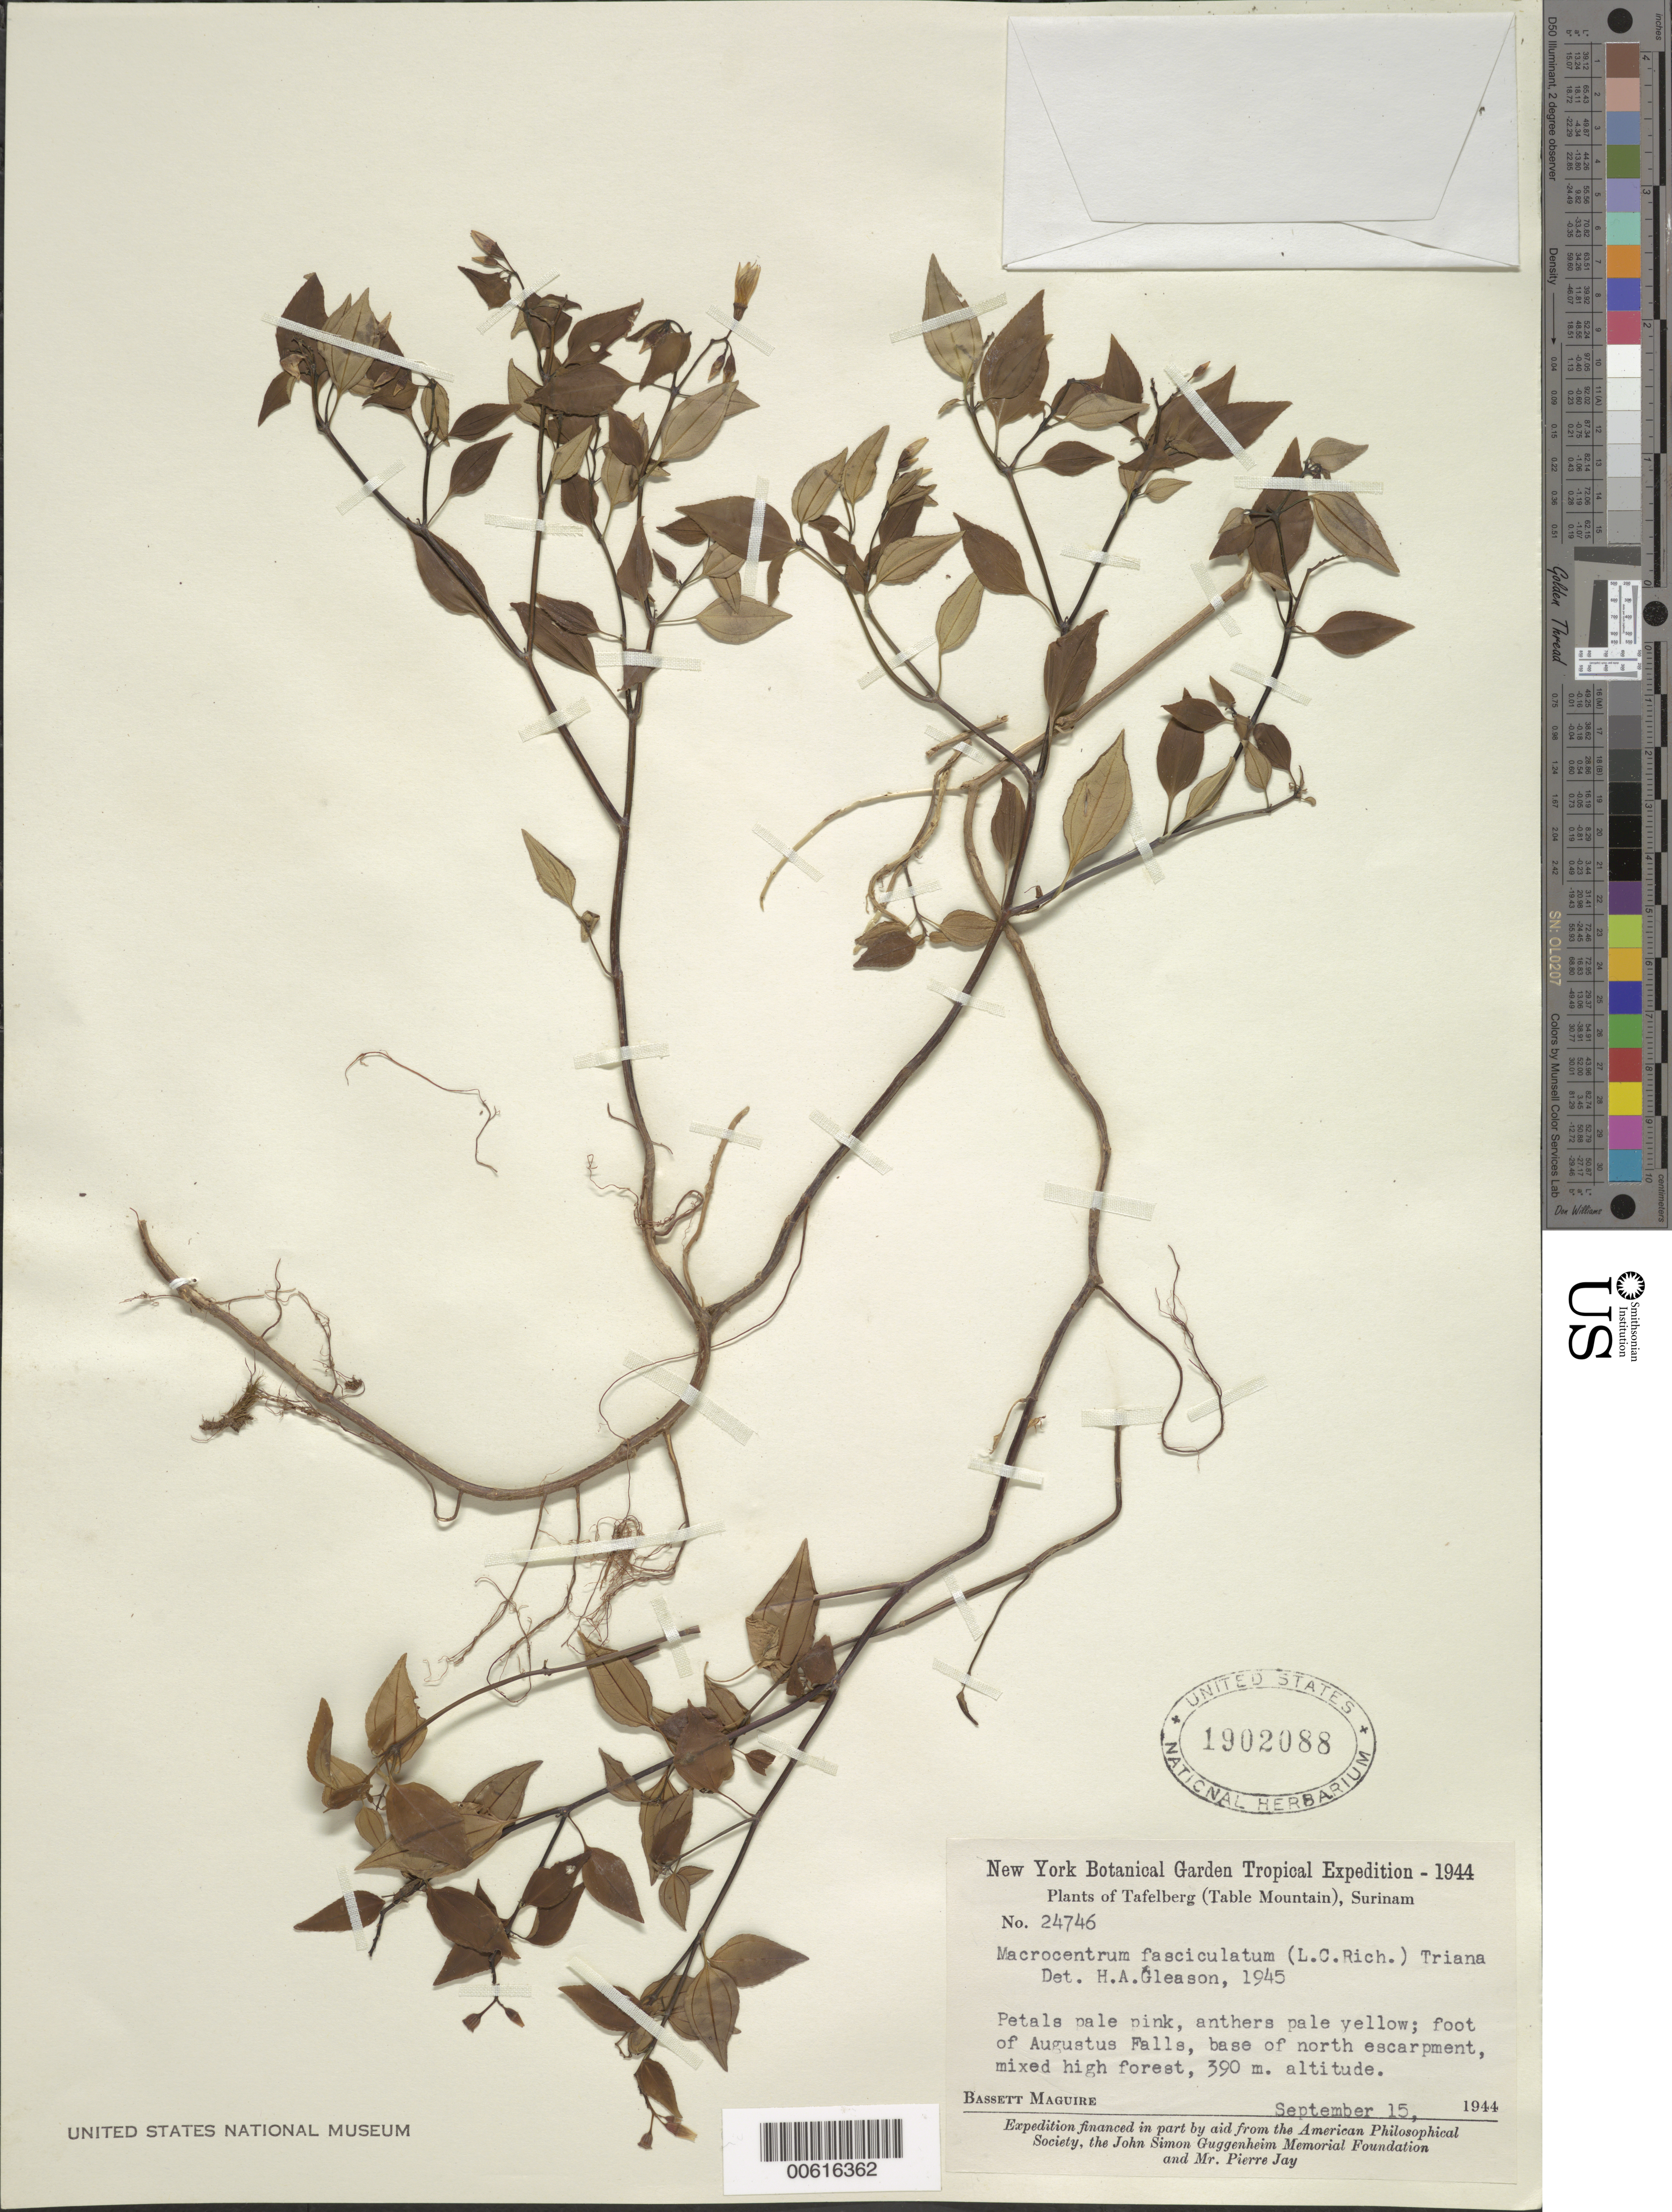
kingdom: Plantae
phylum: Tracheophyta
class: Magnoliopsida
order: Myrtales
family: Melastomataceae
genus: Macrocentrum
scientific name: Macrocentrum fasciculatum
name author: (Rich. ex DC.) Triana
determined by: Gleason, J. A.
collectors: B. Maguire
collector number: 24746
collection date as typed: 15-Sep-44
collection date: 1944-09-15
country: Suriname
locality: Tafelberg (Table Mountain), Augustus Falls, base of N escarpment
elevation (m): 390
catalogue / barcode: US 1902088